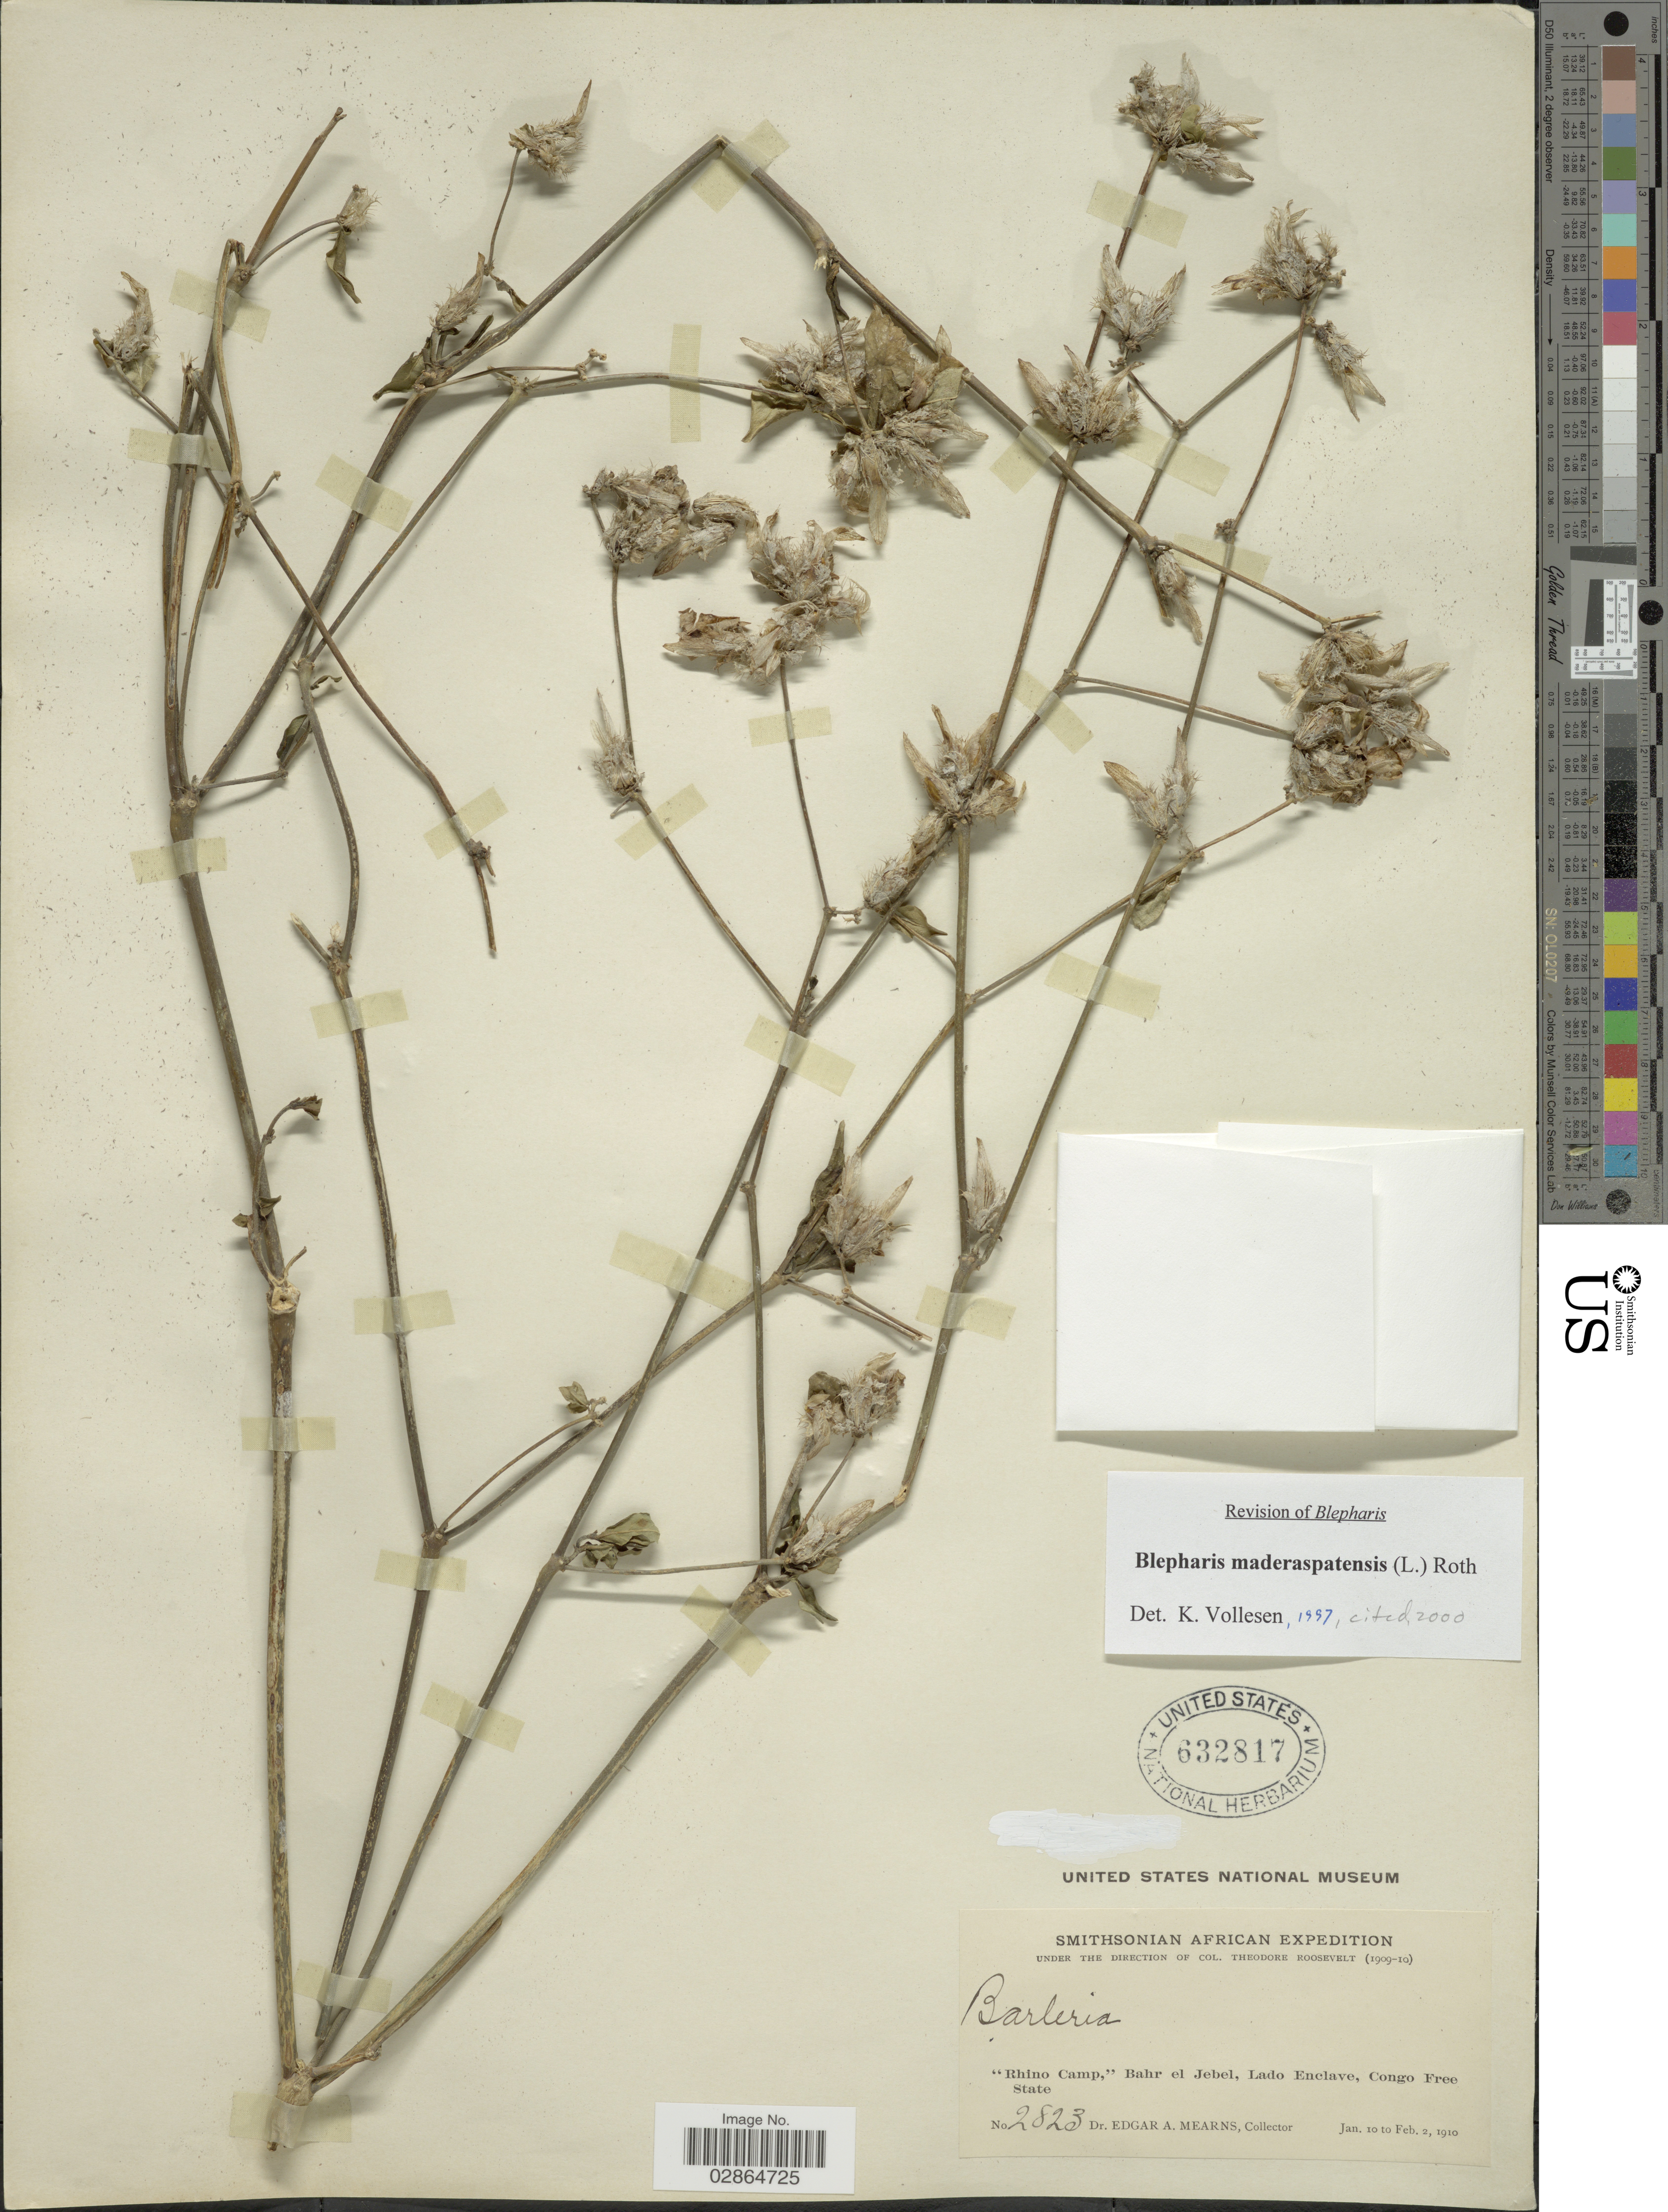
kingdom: Plantae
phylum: Tracheophyta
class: Magnoliopsida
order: Lamiales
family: Acanthaceae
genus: Blepharis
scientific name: Blepharis maderaspatensis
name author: (L.) B. Heyne ex Roth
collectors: E. A. Mearns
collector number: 2823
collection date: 1910-01-10/1910-02-02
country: Congo, Democratic Republic of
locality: Rhino Camp,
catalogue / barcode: US 632817